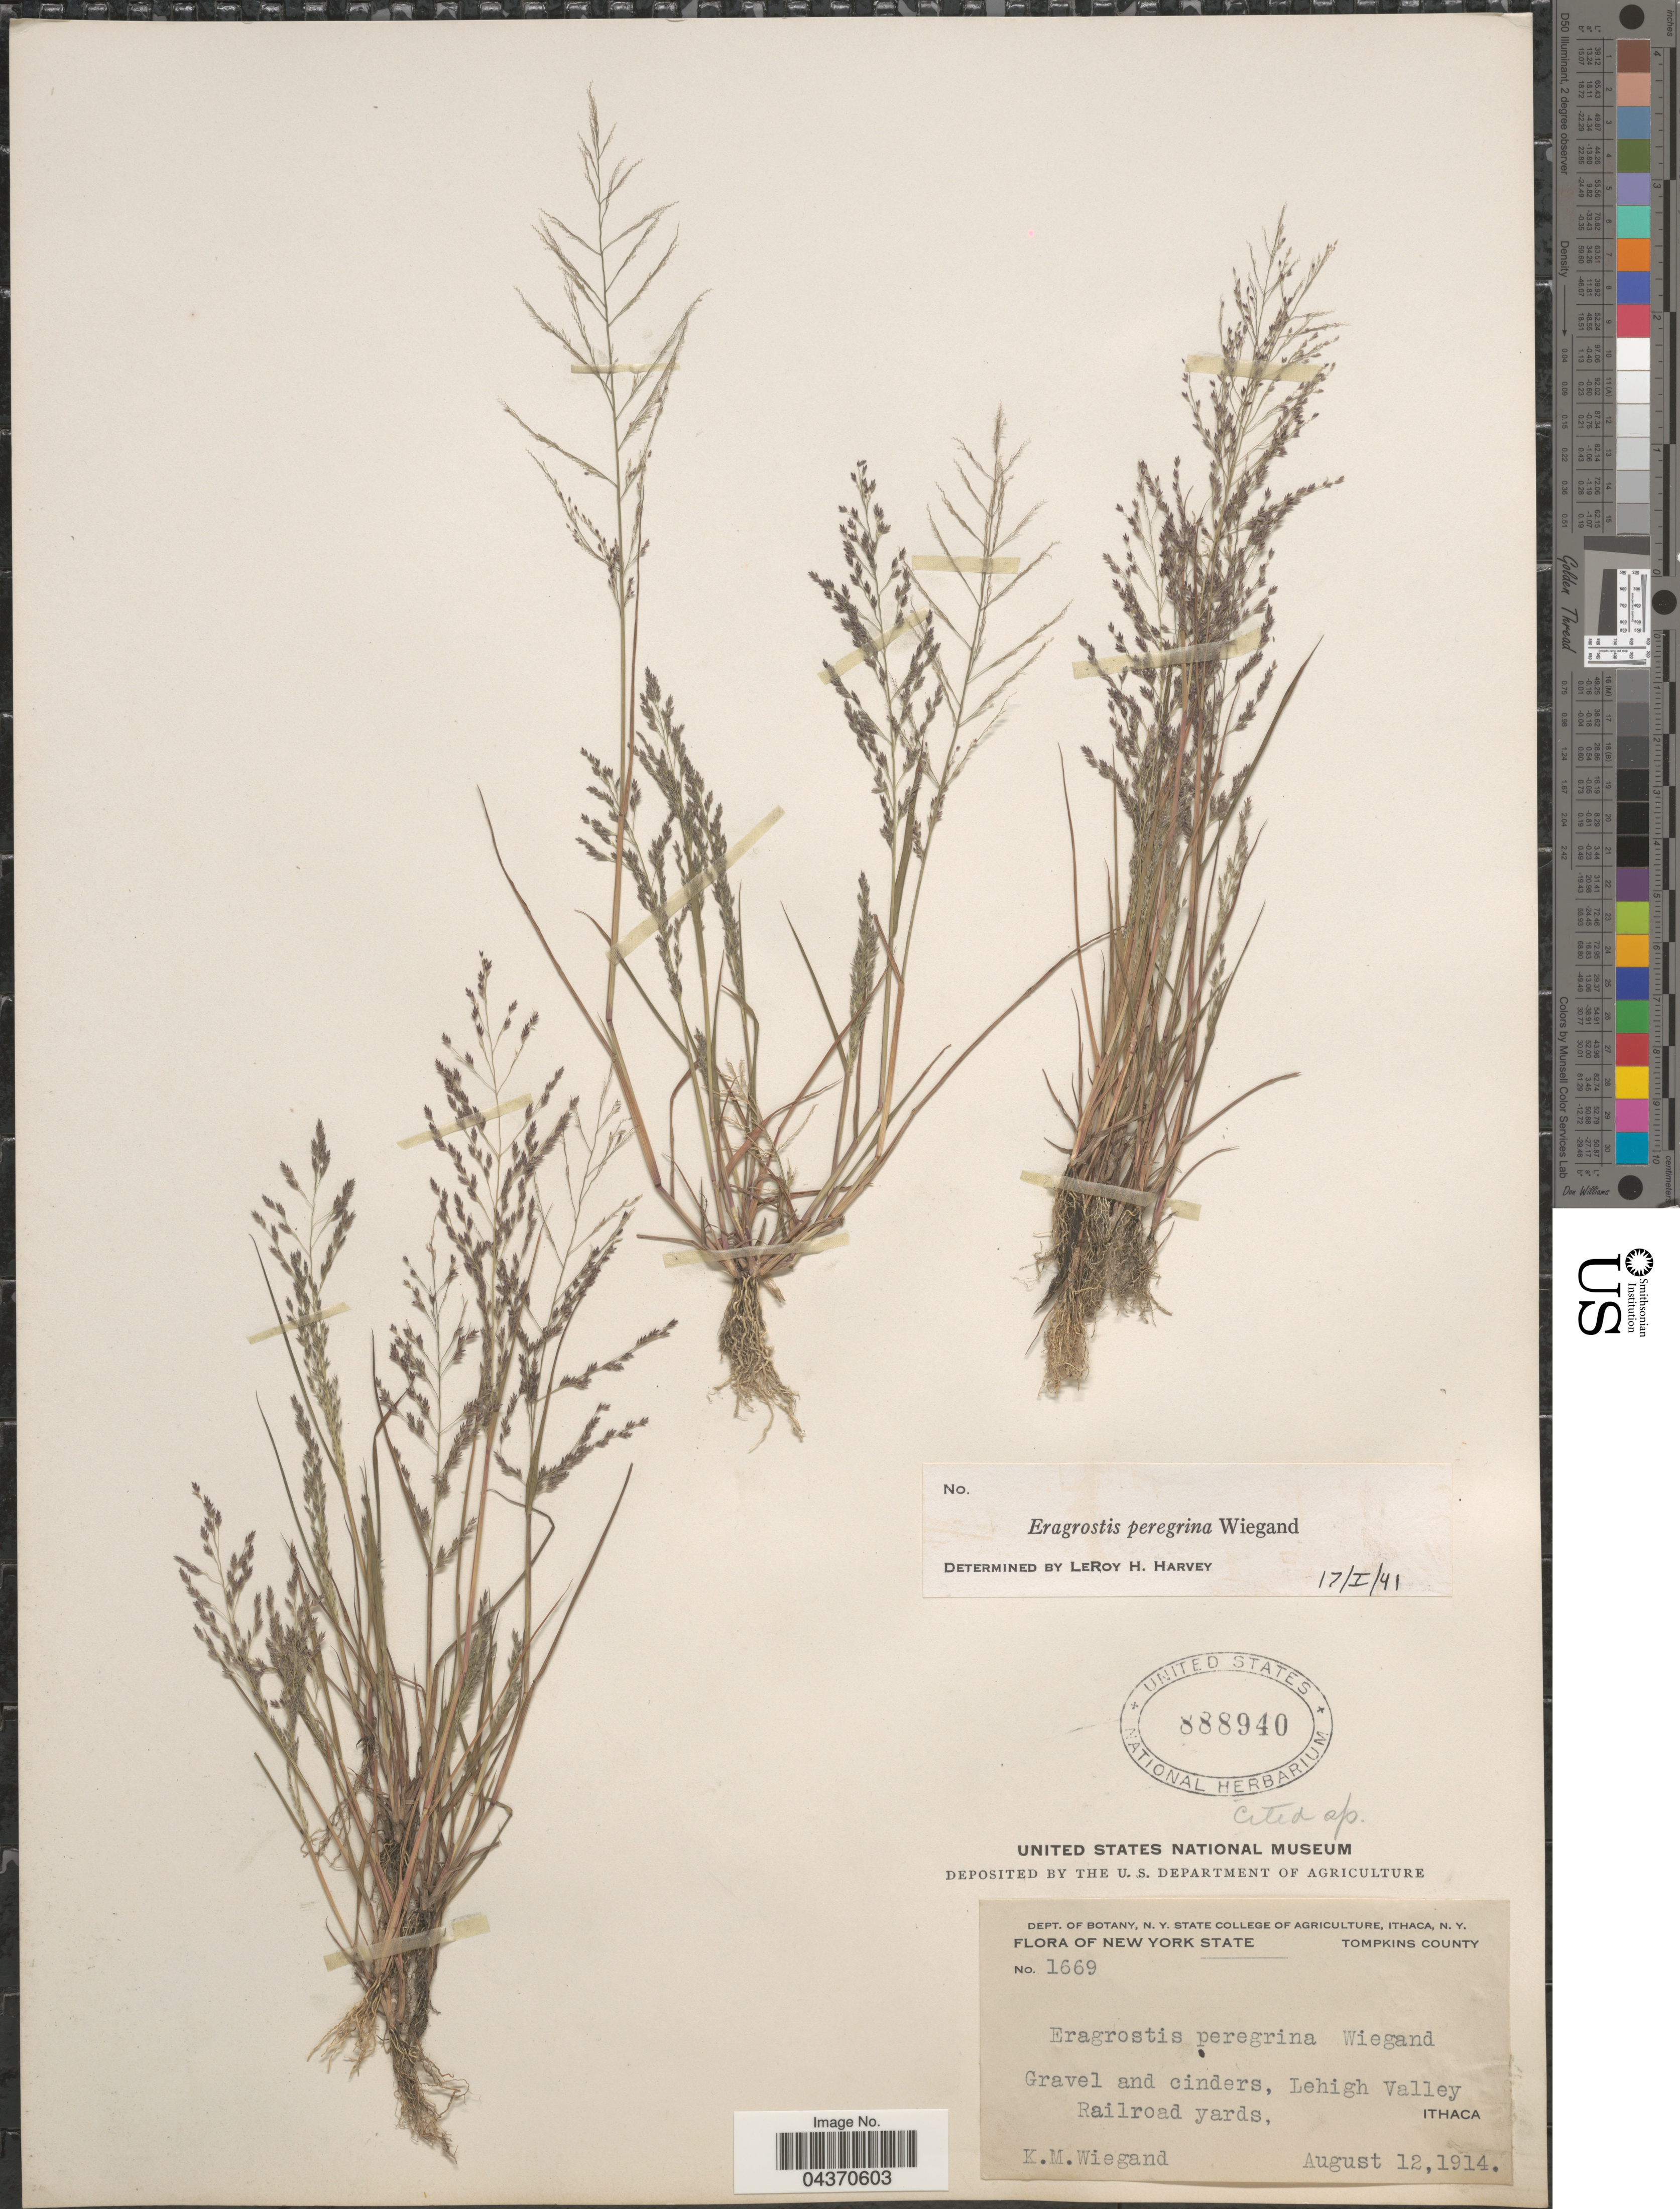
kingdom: Plantae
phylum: Tracheophyta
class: Liliopsida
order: Poales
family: Poaceae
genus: Eragrostis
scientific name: Eragrostis pilosa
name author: (L.) P. Beauv.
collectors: K. M. Wiegand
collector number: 1669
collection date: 1914-08-12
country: United States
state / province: New York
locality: Tompkins County. Gravel and cinders, Lehigh Valley. Railroad yards, Ithaca.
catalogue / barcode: US 888940